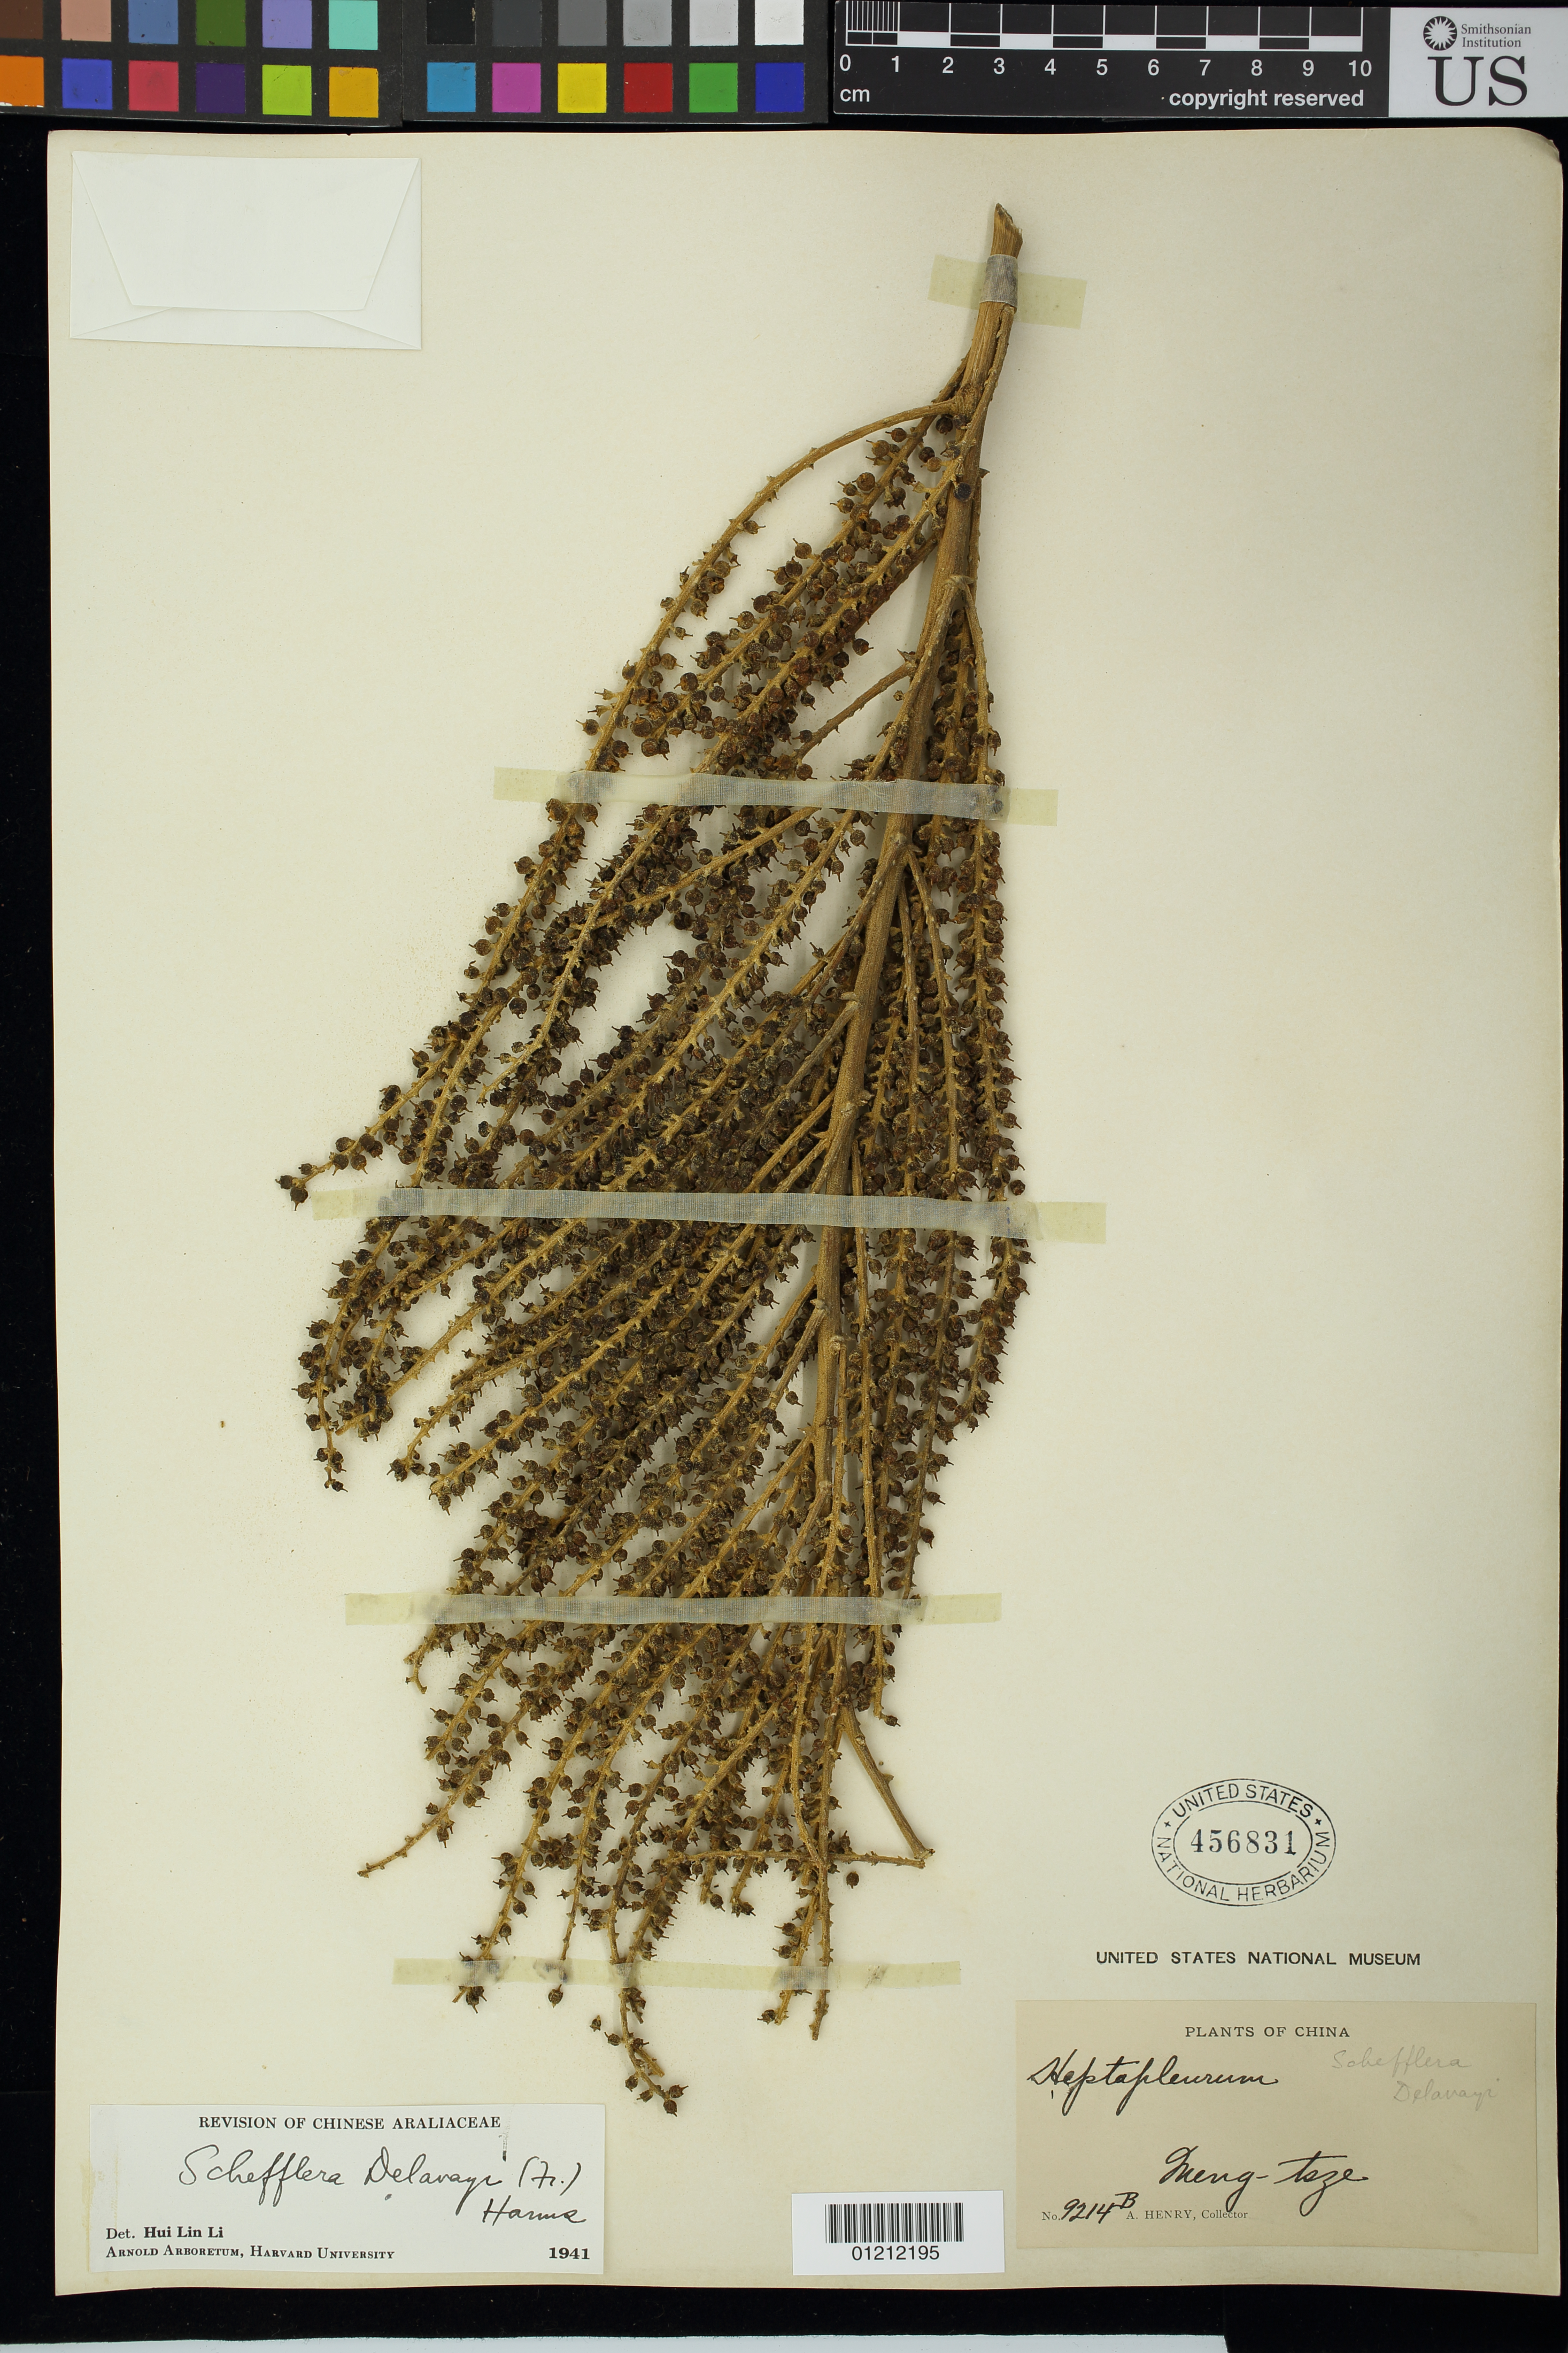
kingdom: Plantae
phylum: Tracheophyta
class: Magnoliopsida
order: Apiales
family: Araliaceae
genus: Schefflera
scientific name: Schefflera delavayi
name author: (Franch.) Harms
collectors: A. Henry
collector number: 9214 B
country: China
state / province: Yunnan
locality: Meng-tsze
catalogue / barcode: US 456831